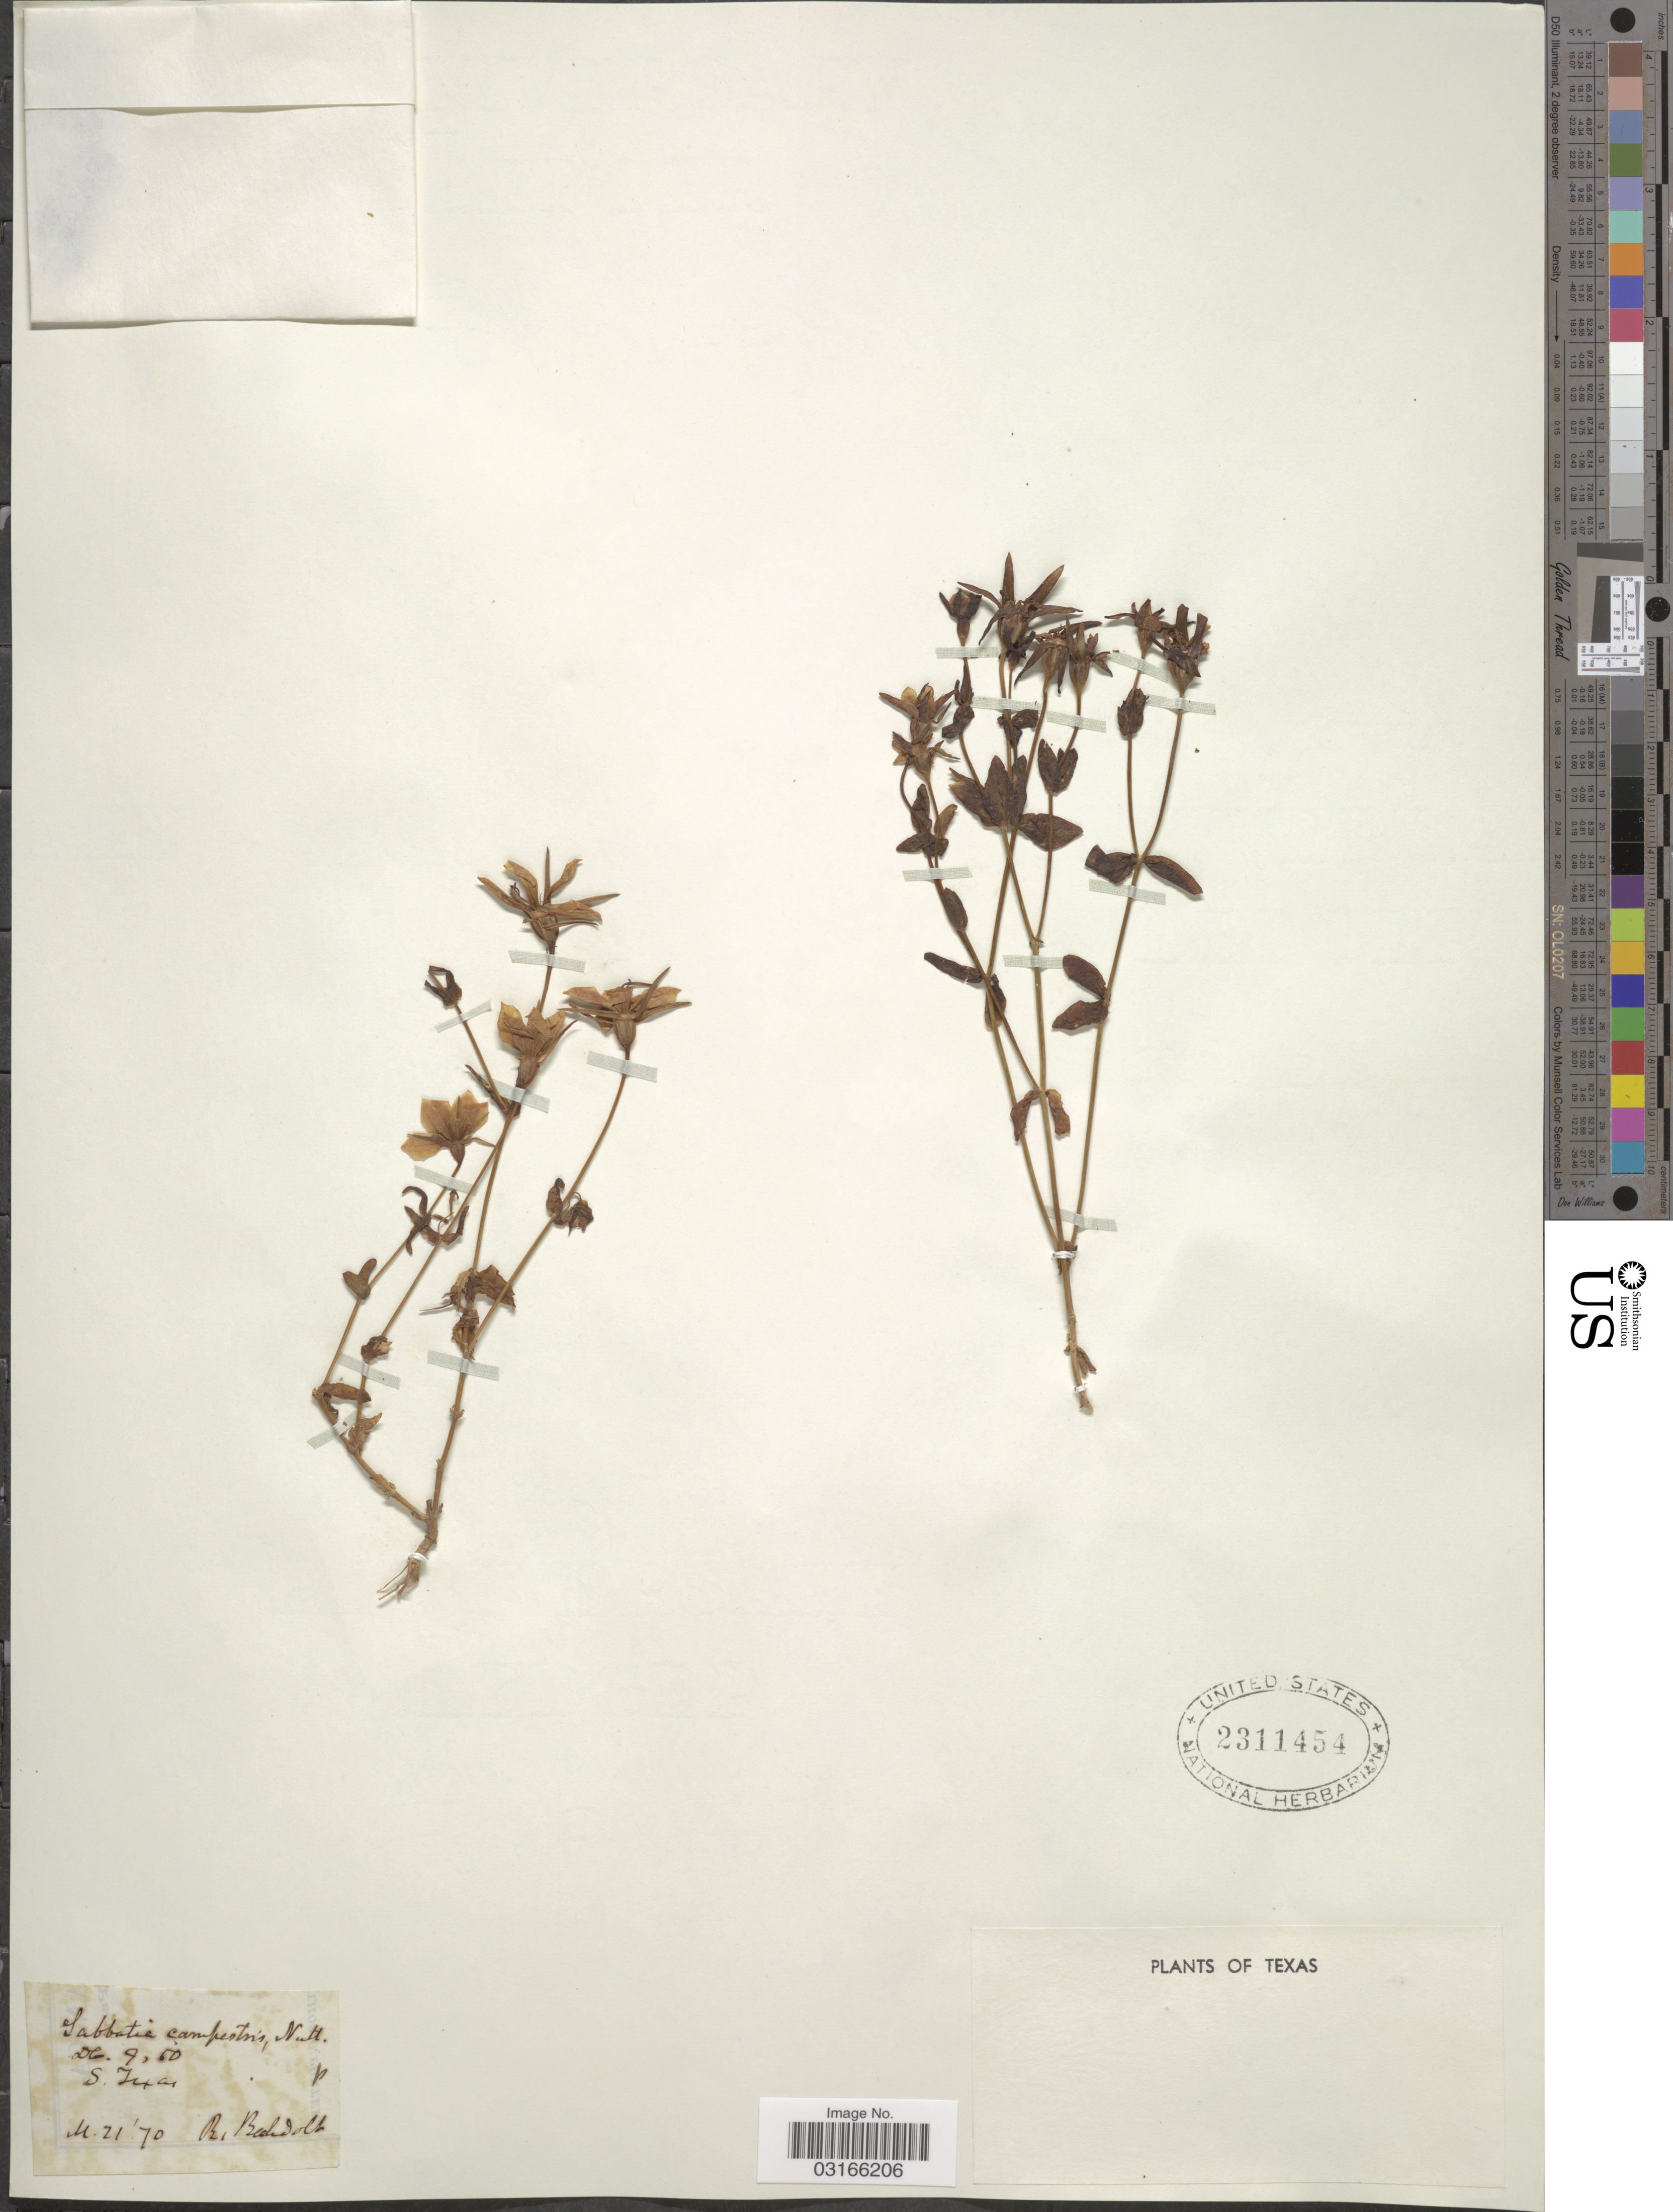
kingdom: Plantae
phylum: Tracheophyta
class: Magnoliopsida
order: Gentianales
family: Gentianaceae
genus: Sabatia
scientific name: Sabatia campestris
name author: Nutt.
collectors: R. Bechdolt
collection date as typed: Transcribed d/m/y: 21/4/70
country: United States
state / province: Texas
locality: S. Texas.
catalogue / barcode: US 2311454